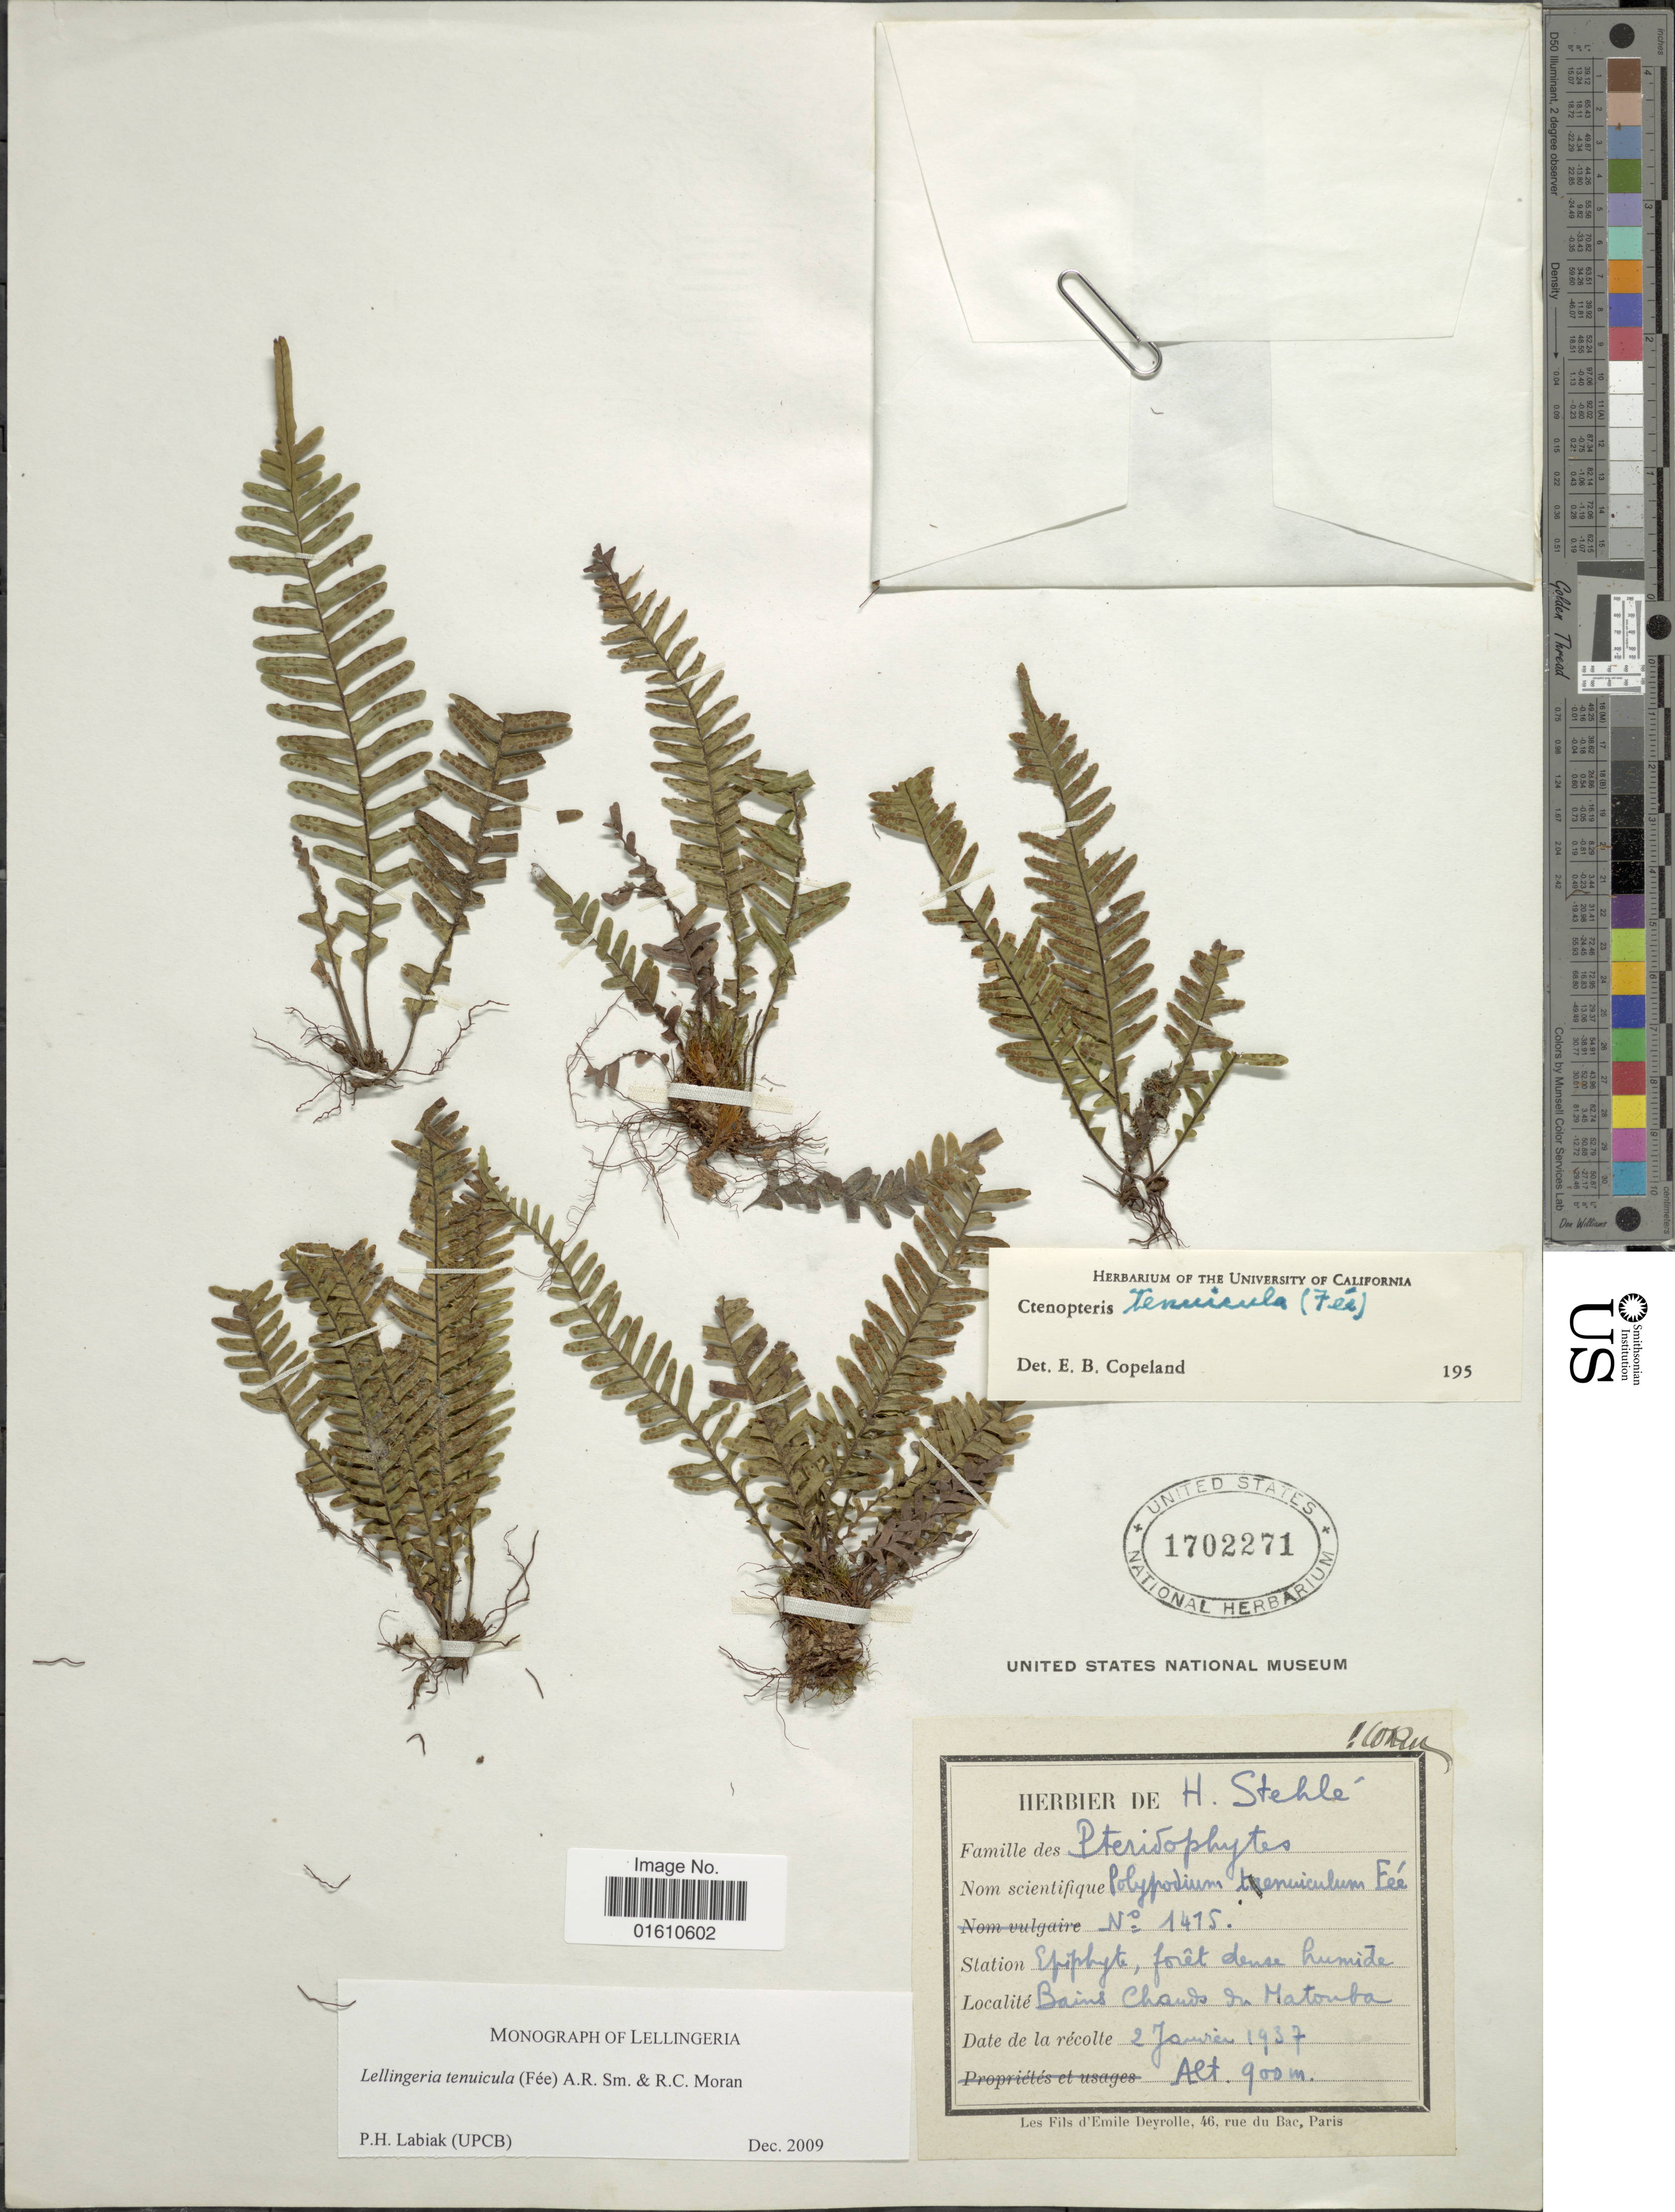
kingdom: Plantae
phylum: Tracheophyta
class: Polypodiopsida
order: Polypodiales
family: Polypodiaceae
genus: Lellingeria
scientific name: Lellingeria tenuicula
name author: (Fée) A.R. Sm. & R.C. Moran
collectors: ex herb. H. Stehlé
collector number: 1415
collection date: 1937-01-02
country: Guadeloupe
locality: Bains Chauds du Matouba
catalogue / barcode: US 1702271